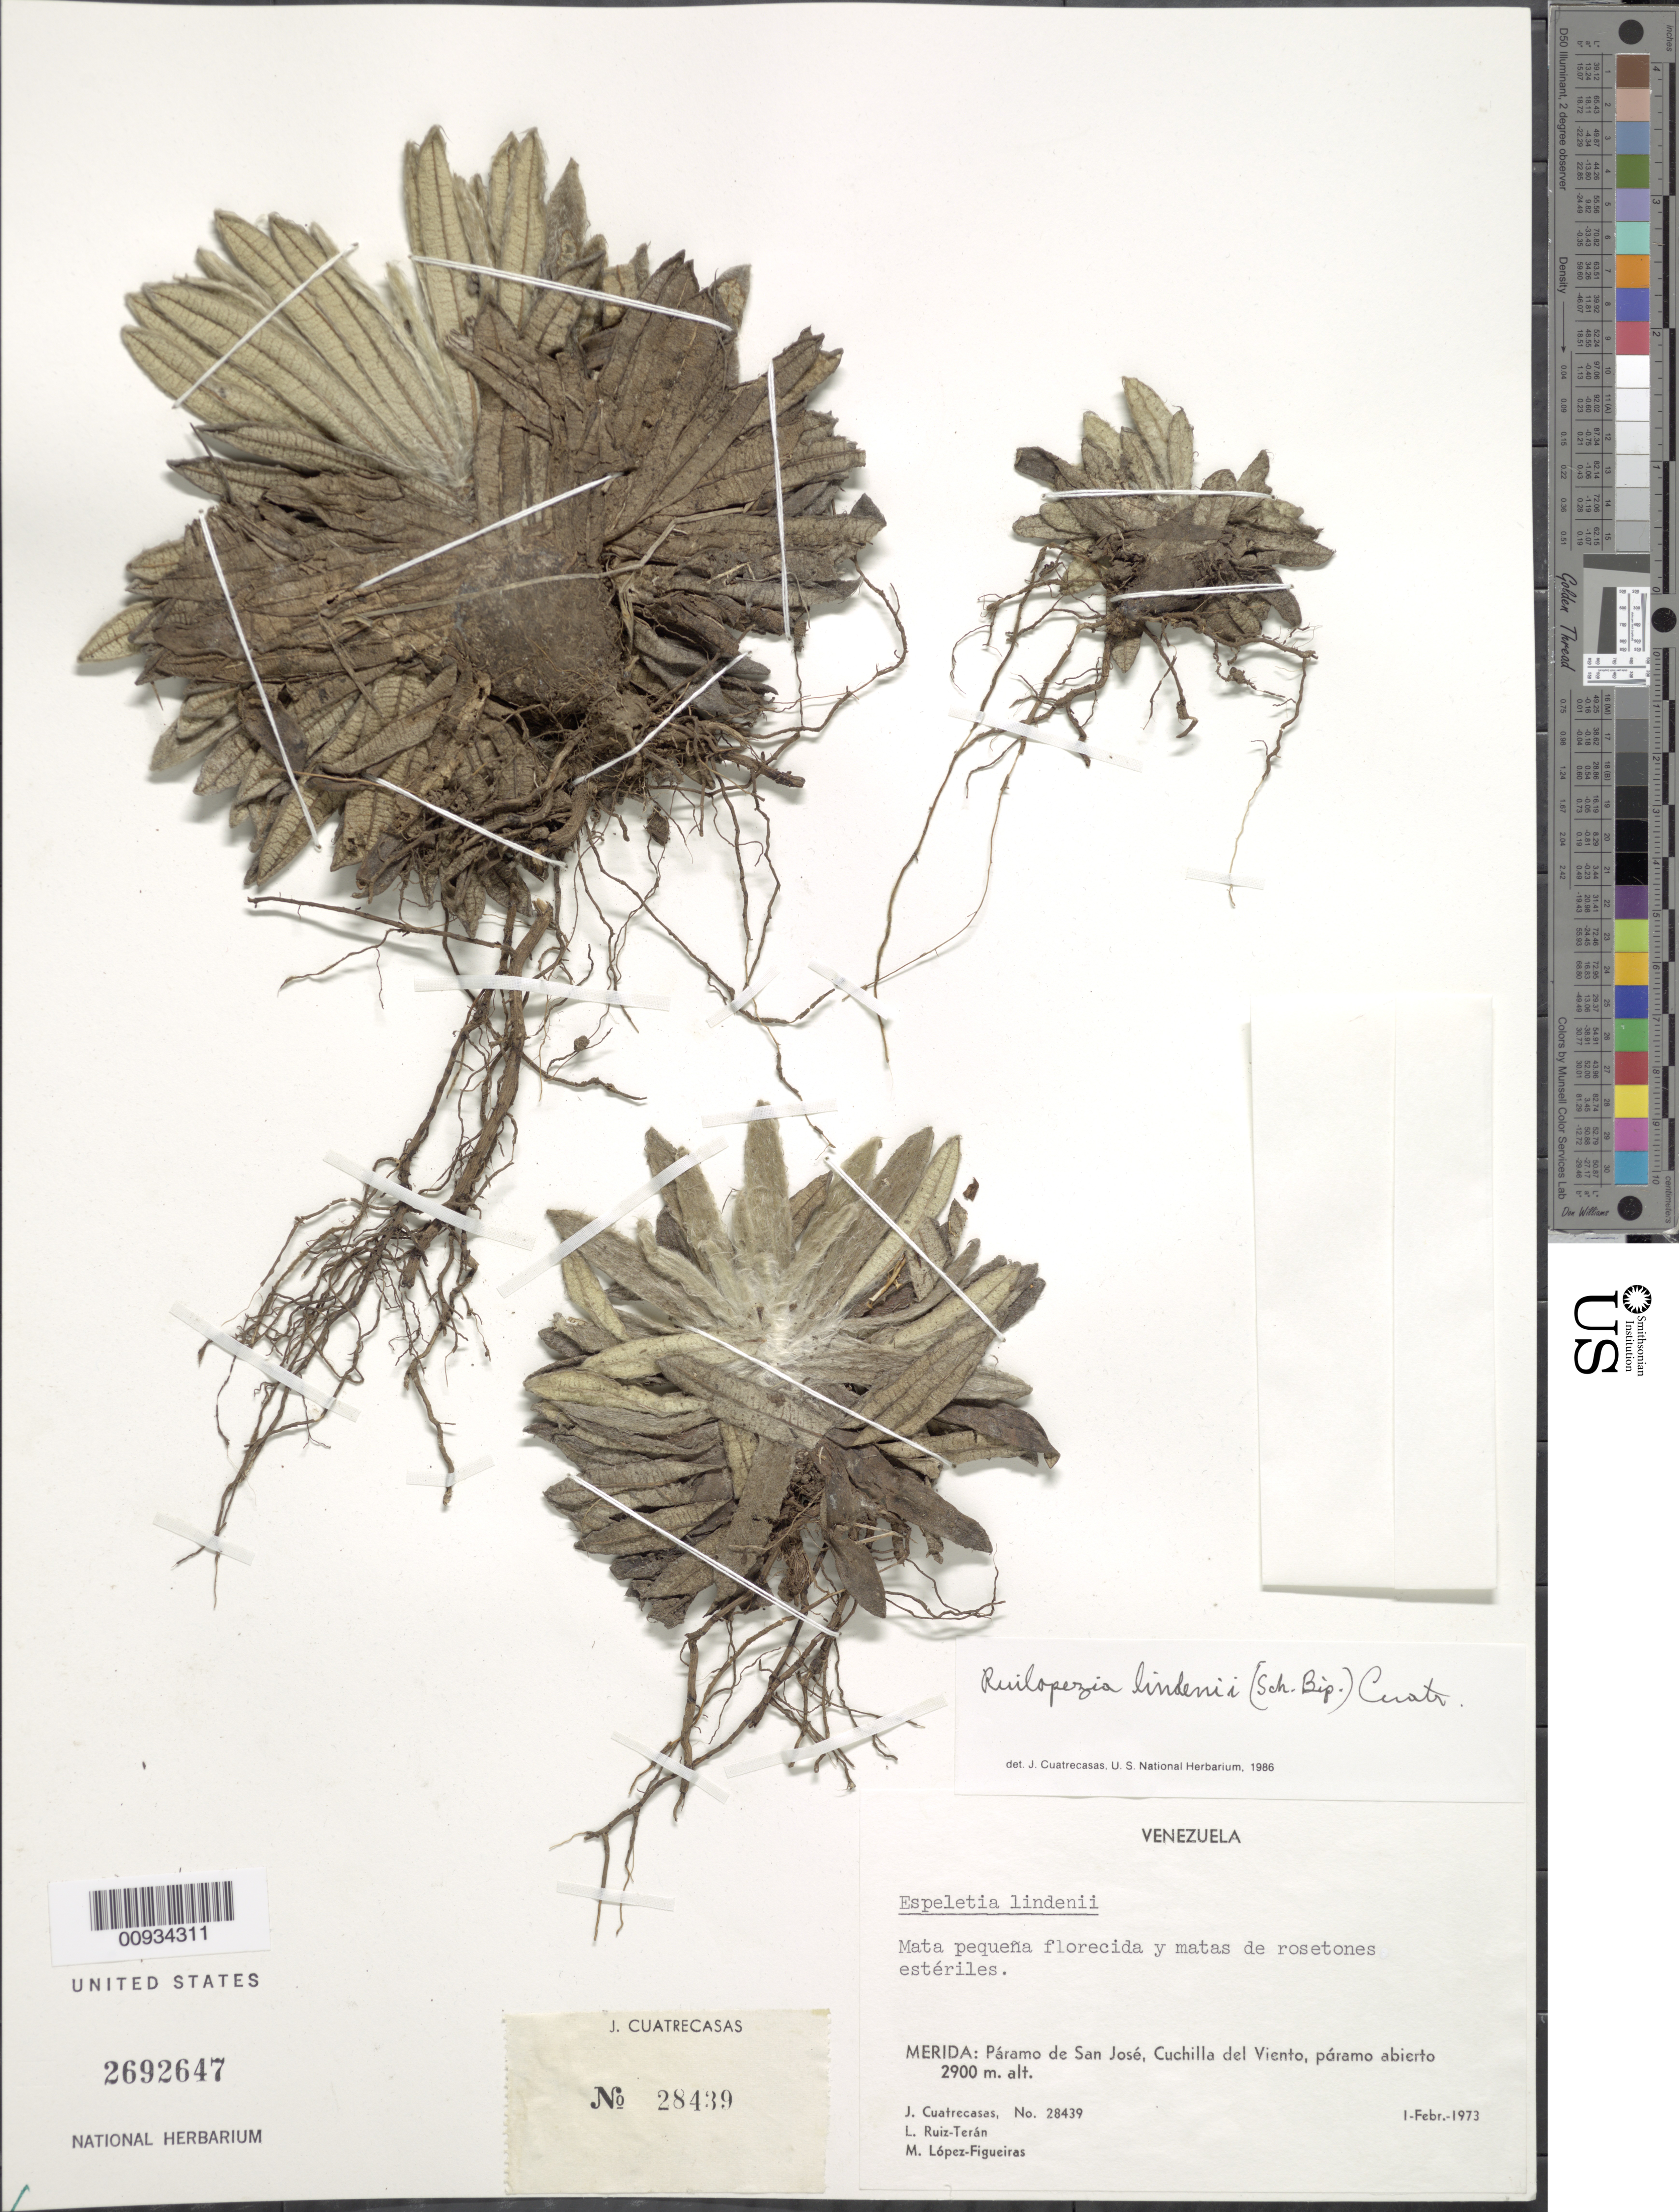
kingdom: Plantae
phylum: Tracheophyta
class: Magnoliopsida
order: Asterales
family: Asteraceae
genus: Ruilopezia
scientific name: Ruilopezia lindenii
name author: (Sch. Bip. ex Wedd.) Cuatrec.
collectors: J. Cuatrecasas, L. E. Ruíz-Terán & M. López Figueiras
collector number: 28440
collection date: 1973-02-01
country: Venezuela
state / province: Mérida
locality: Páramo de San José. Páramo de San José, Cuchilla del Viento, páramo abierto.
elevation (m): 2900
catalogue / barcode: US 2692647